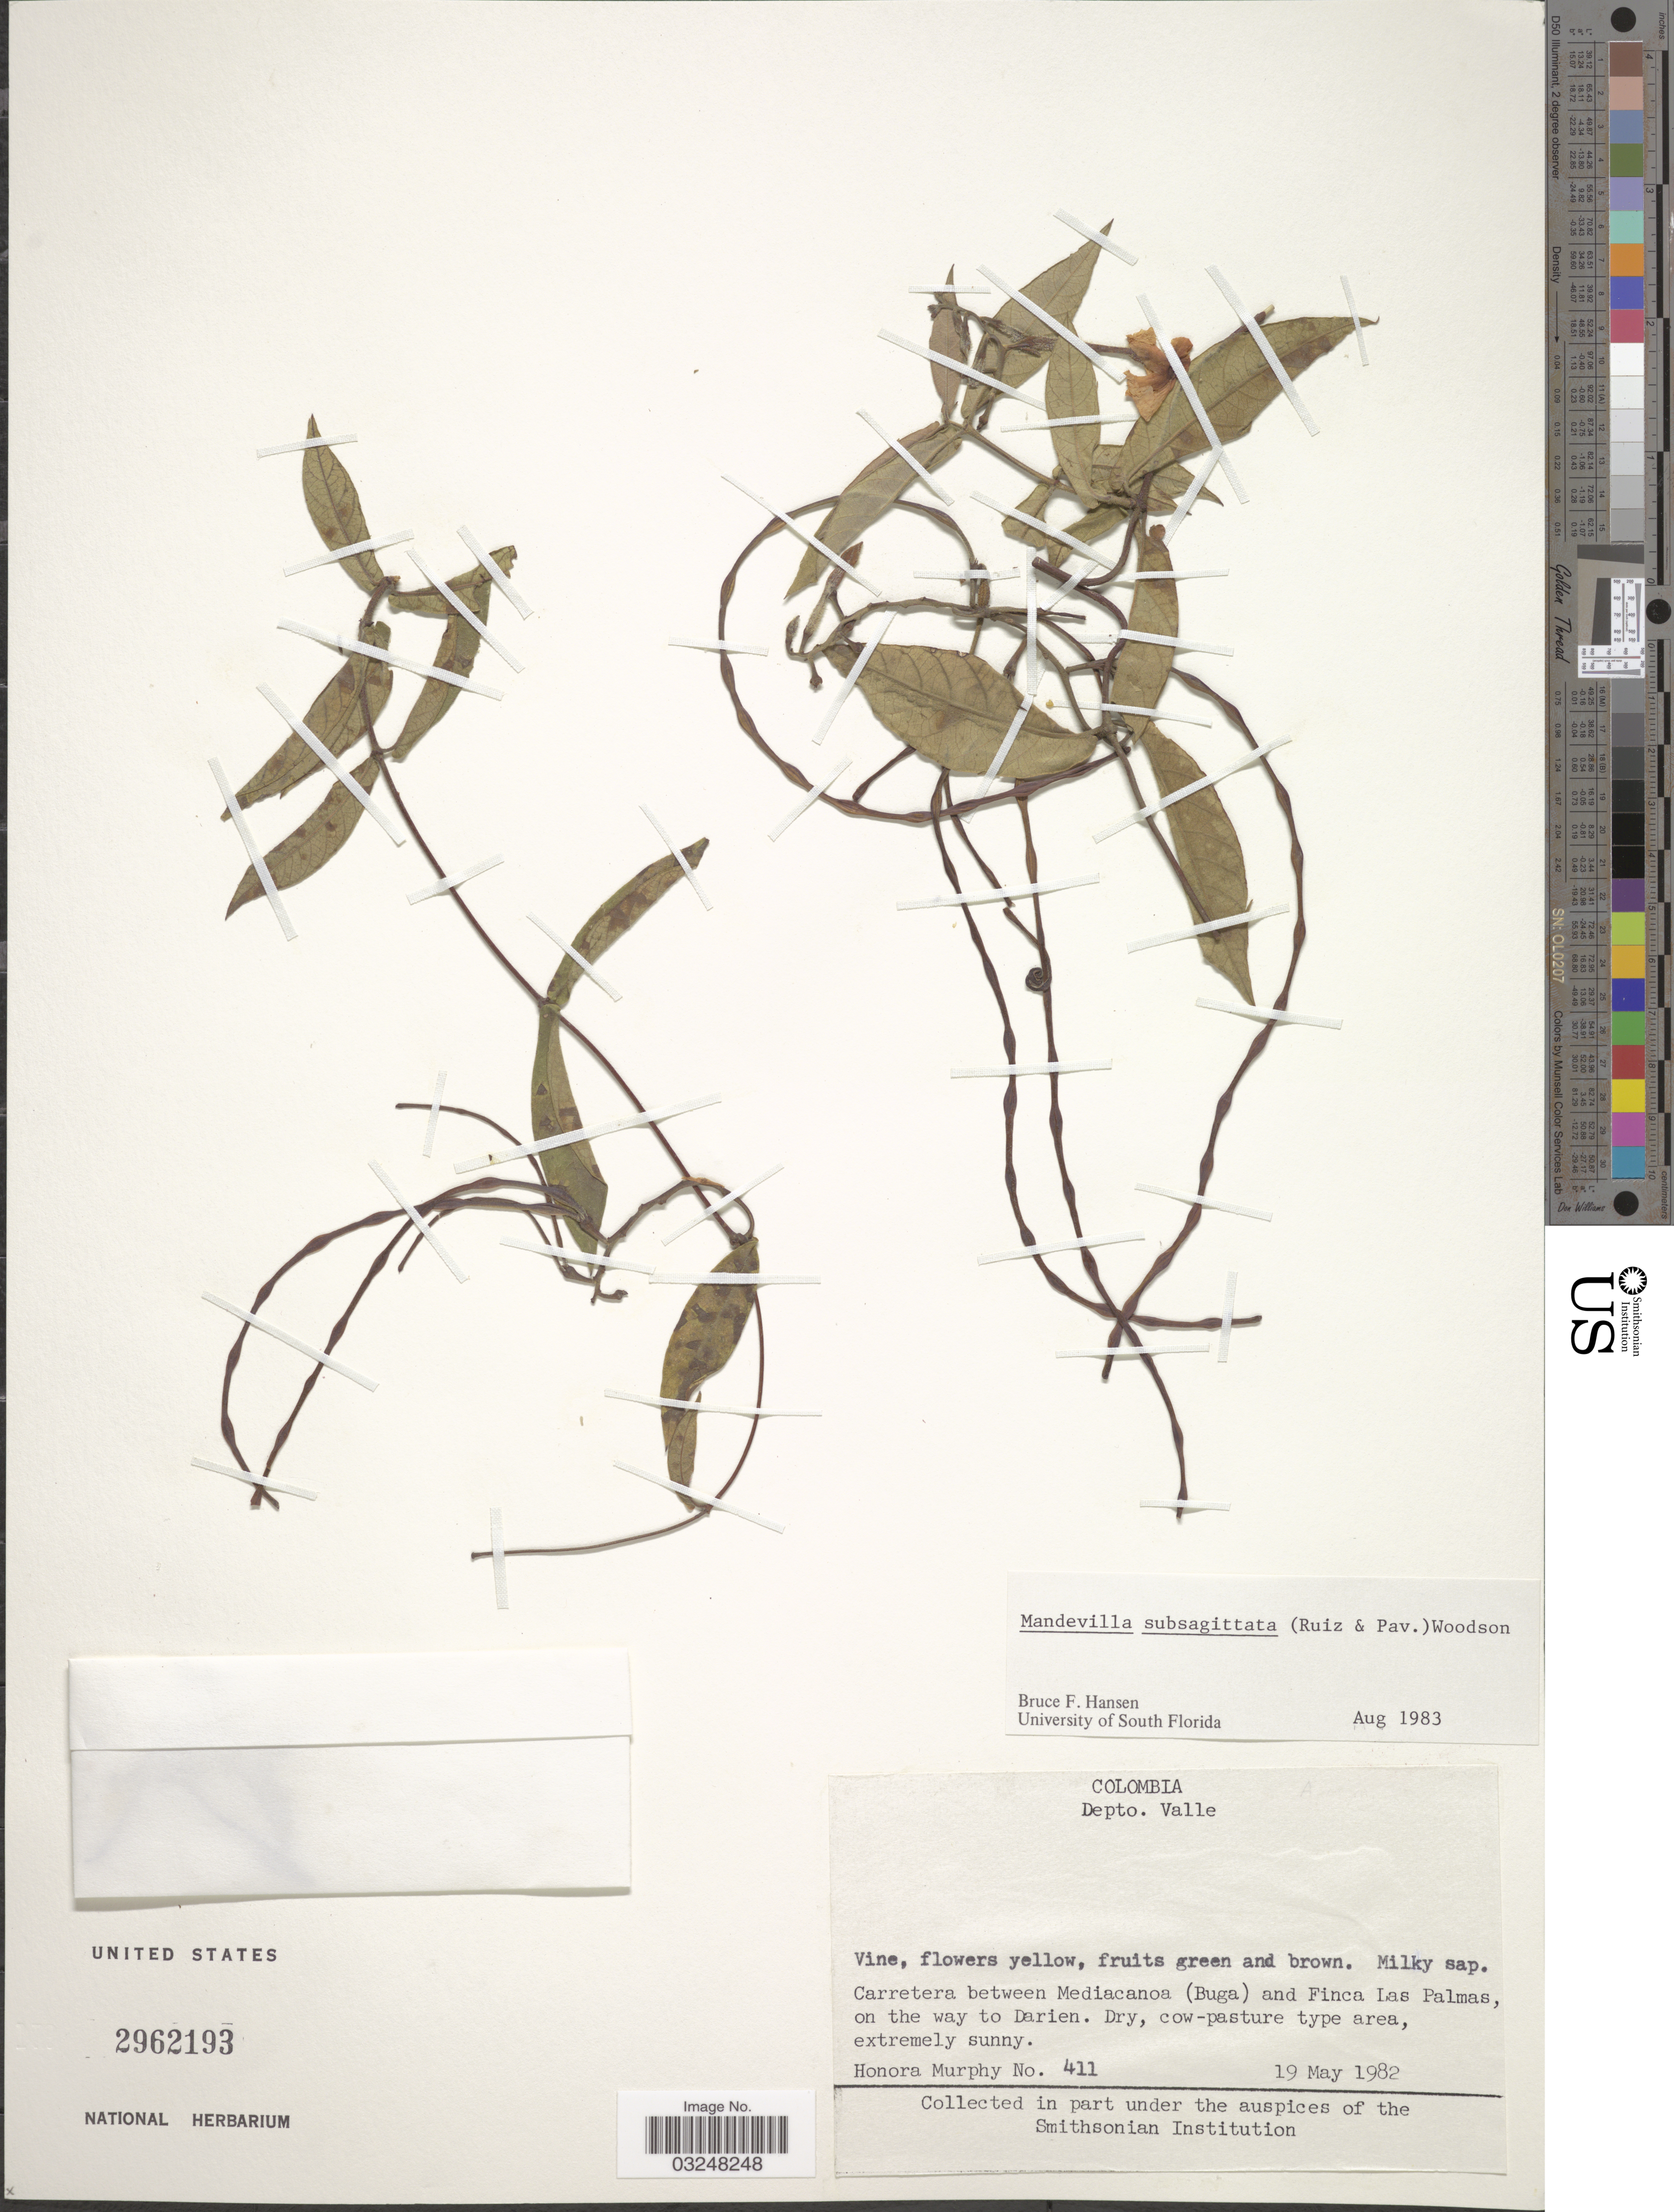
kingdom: Plantae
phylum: Tracheophyta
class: Magnoliopsida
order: Gentianales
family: Apocynaceae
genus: Mandevilla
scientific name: Mandevilla subsagittata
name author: (Ruiz & Pav.) Woodson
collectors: H. Murphy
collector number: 411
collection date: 1982-05-19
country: Colombia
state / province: Valle del Cauca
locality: Depto. Valle. Carretera between Mediacanoa (Buga) and Finca Las Palmas, on the way to Darien.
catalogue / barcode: US 2962193